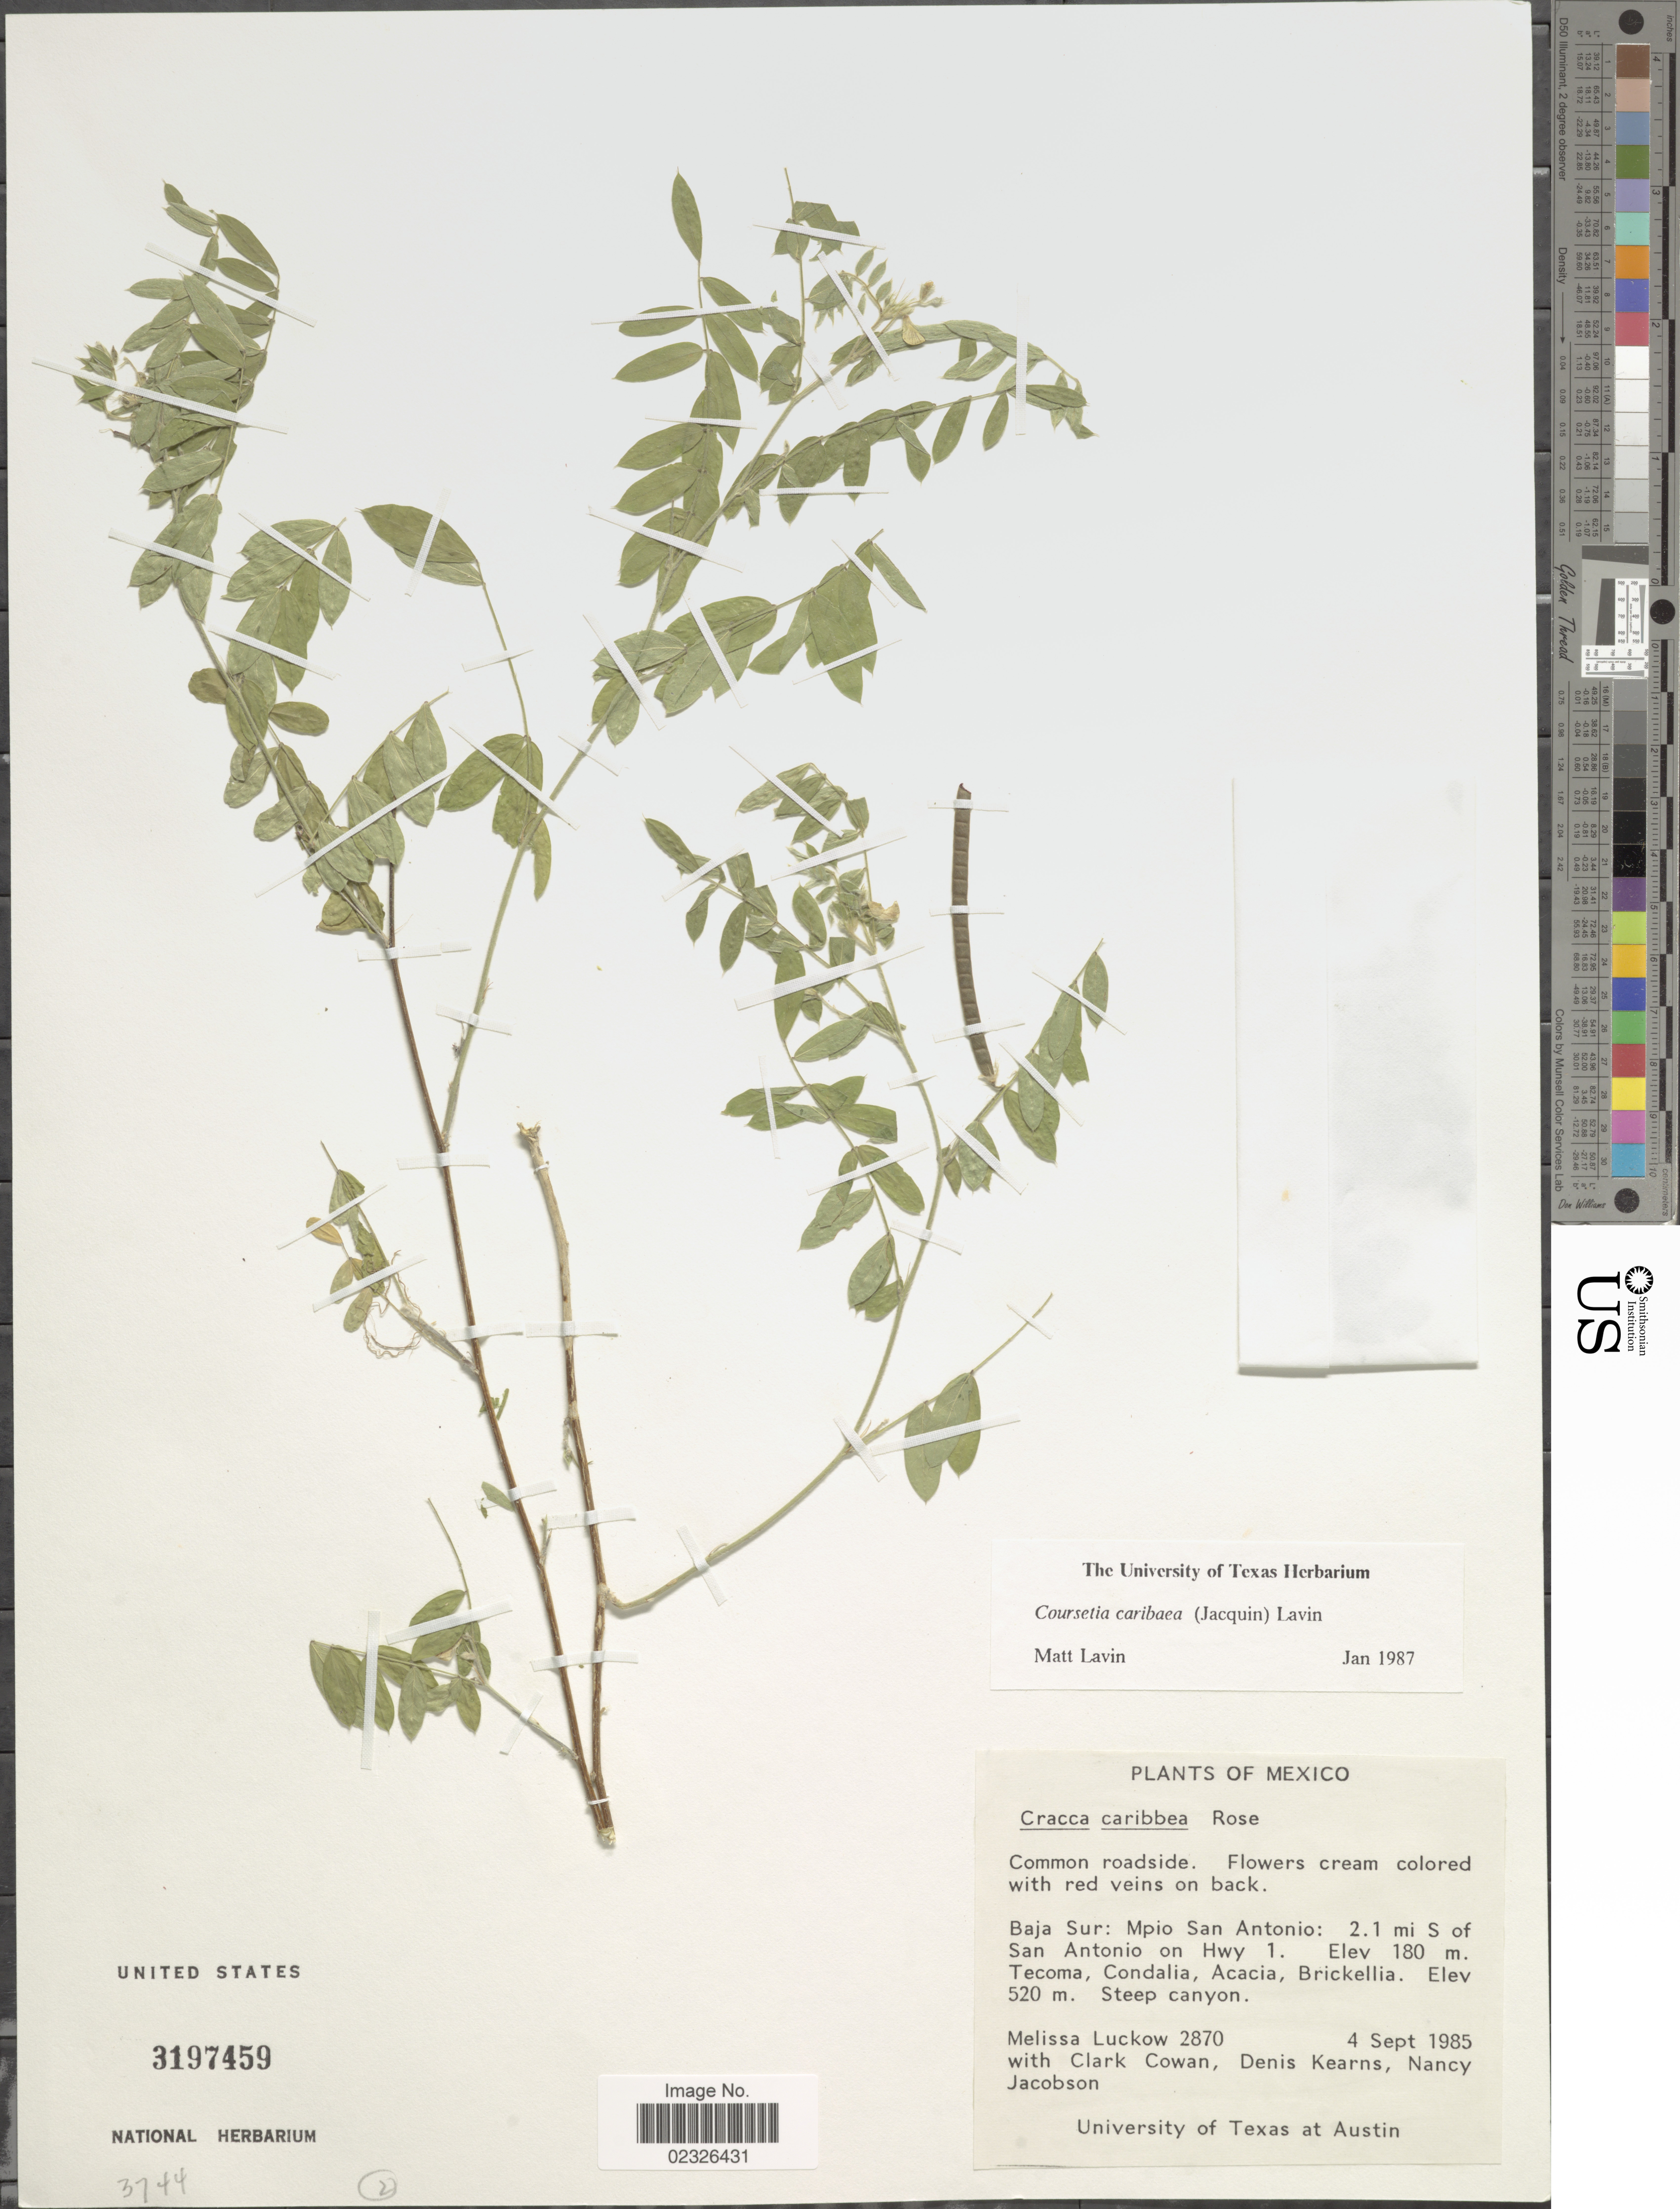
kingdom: Plantae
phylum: Tracheophyta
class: Magnoliopsida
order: Fabales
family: Fabaceae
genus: Coursetia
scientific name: Coursetia caribaea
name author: (Jacq.) Lavin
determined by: Lavin, M.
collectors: M. A. Luckow, C. P. Cowan, D. Kearns & N. Jacobson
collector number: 2870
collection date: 1985-09-04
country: Mexico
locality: Baja Sur: Mpio San Antonio: 2.1 mi S of San Antonio on Hwy 1.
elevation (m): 520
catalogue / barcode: US 3197459